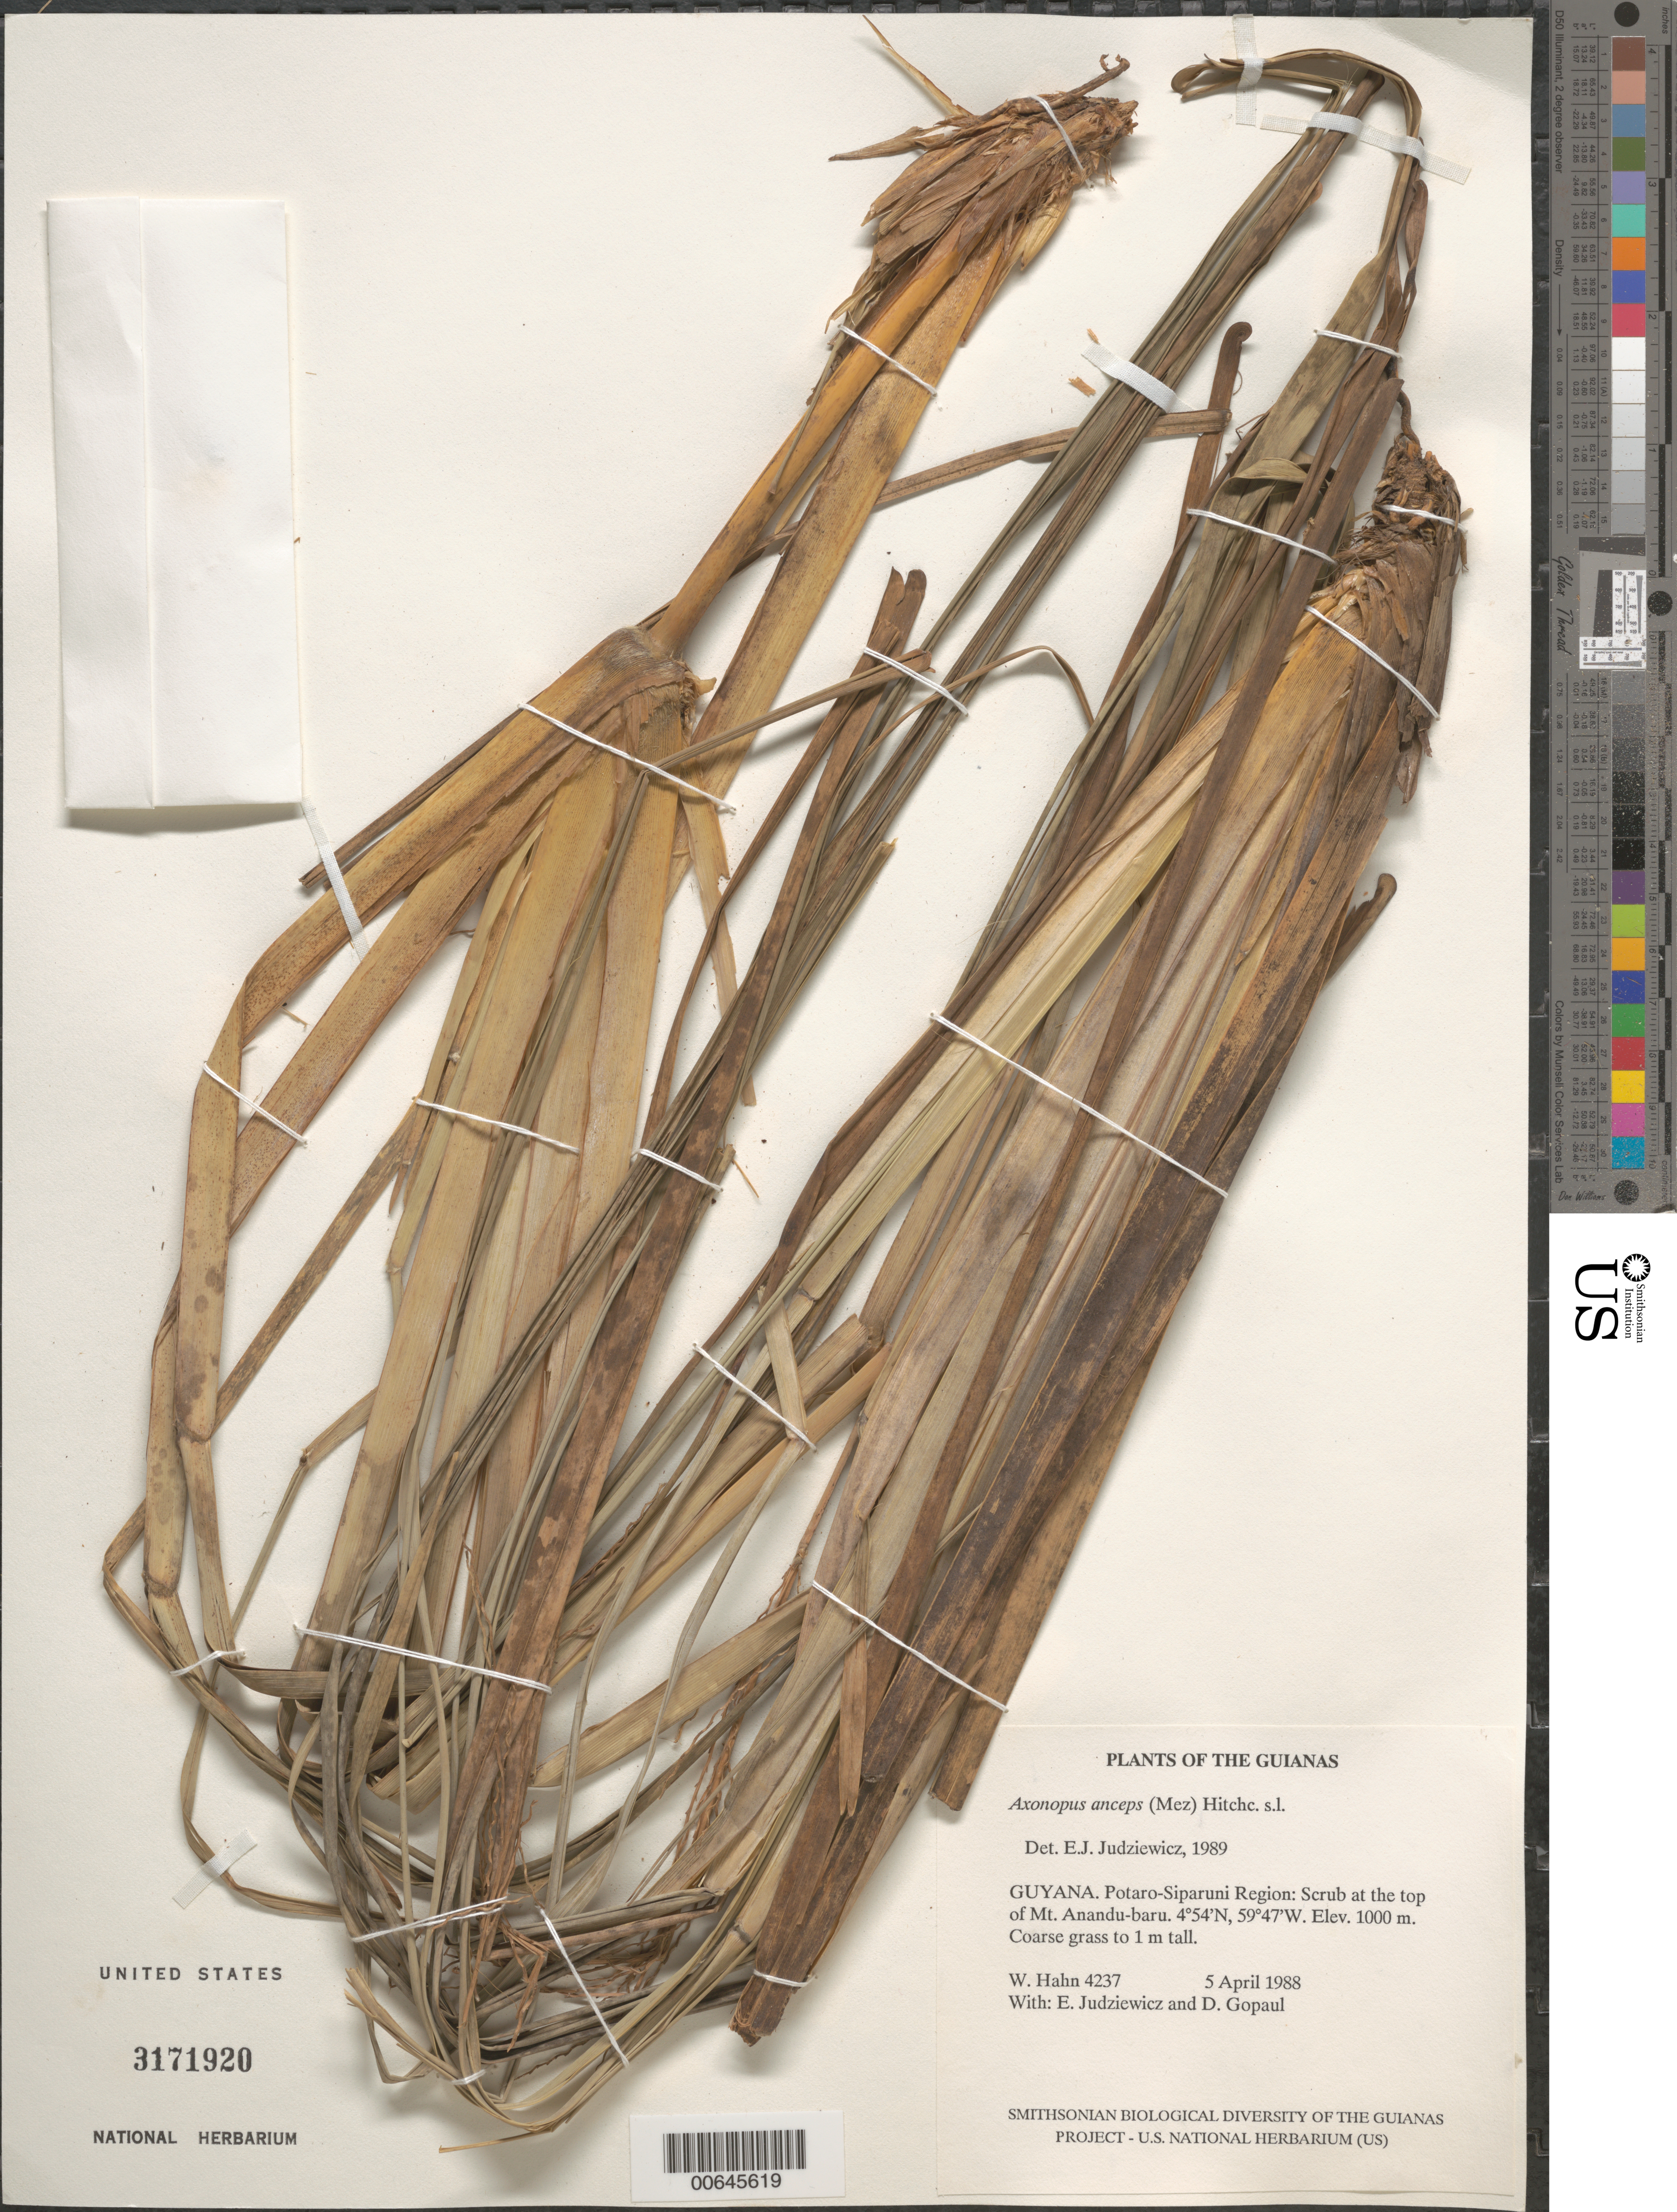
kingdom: Plantae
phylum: Tracheophyta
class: Liliopsida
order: Poales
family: Poaceae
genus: Axonopus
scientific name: Axonopus anceps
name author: (Mez) Hitchc.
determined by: Judziewicz, E. J.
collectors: W. Hahn, E. J. Judziewicz & D. Gopaul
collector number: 4237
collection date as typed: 5 April 1988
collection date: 1988-04-05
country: Guyana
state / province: Potaro-Siparuni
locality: Top of Mt. Anandu-baru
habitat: Scrub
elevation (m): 650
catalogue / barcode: US 3171920